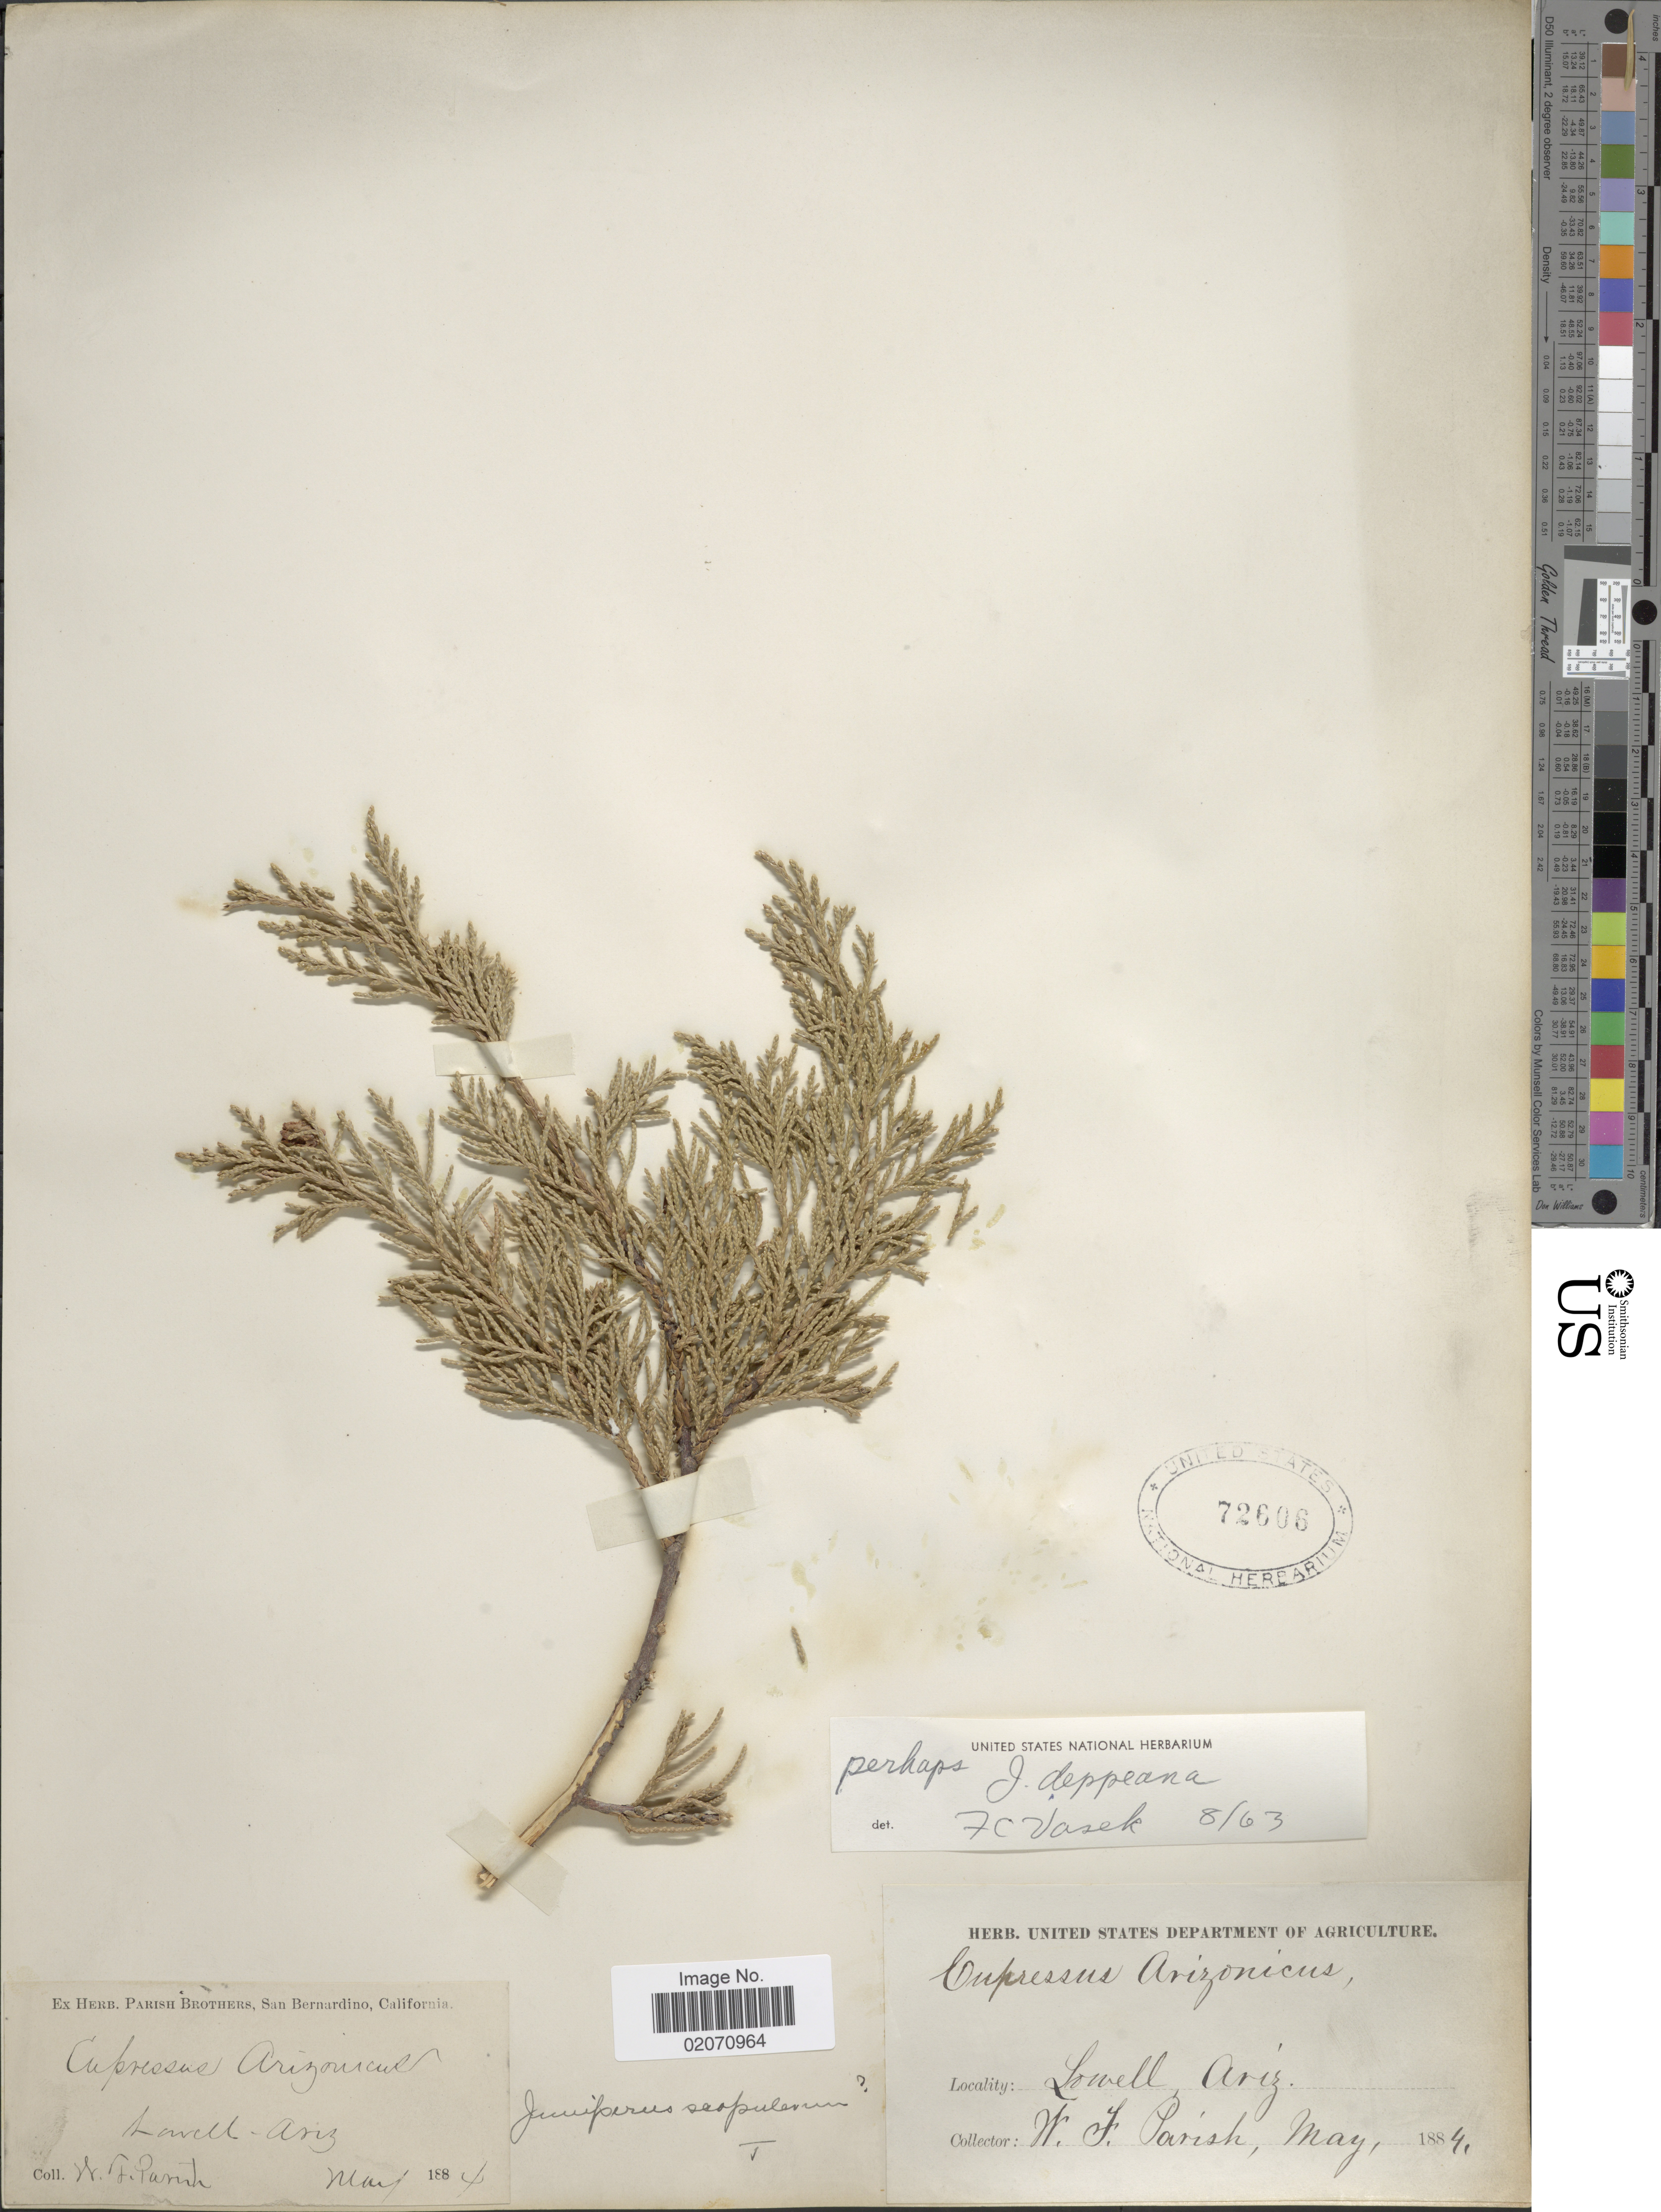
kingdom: Plantae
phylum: Tracheophyta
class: Pinopsida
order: Pinales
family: Cupressaceae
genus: Juniperus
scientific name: Juniperus deppeana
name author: Steud.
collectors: W. F. Parish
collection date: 1884-05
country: United States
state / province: Arizona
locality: Lowell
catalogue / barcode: US 72606